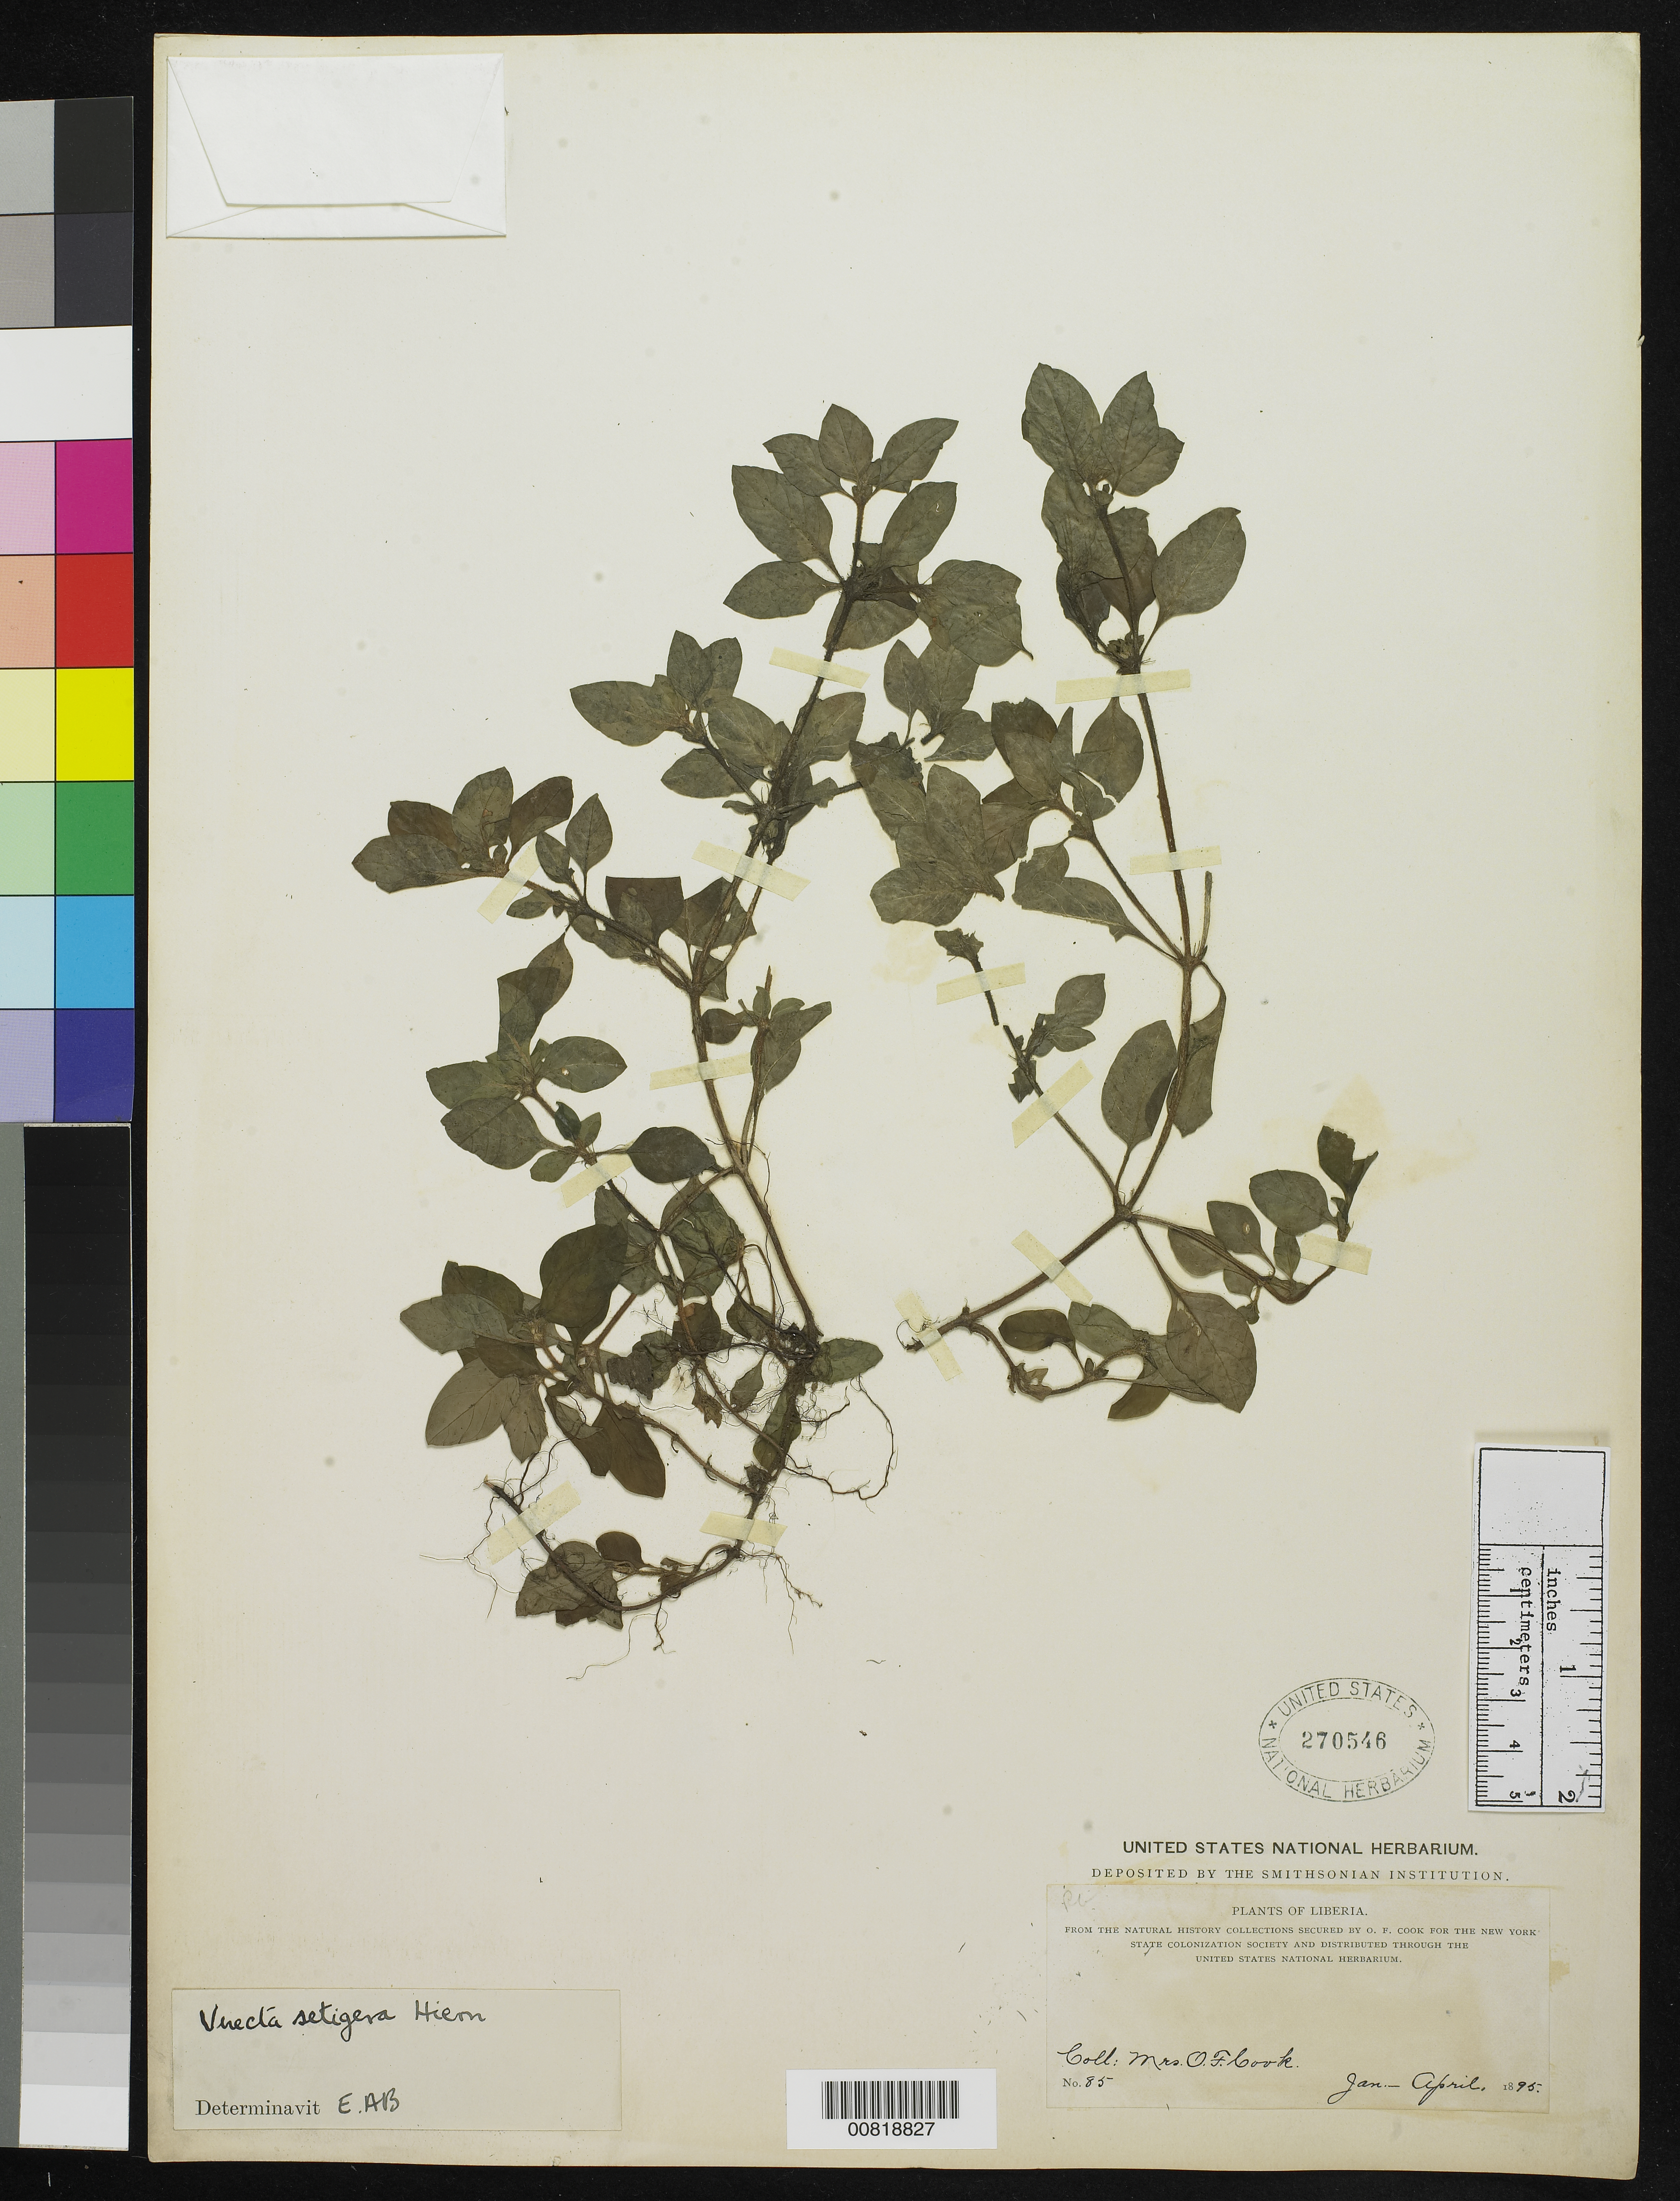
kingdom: Plantae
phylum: Tracheophyta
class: Magnoliopsida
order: Gentianales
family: Rubiaceae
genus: Virecta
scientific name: Virecta setigera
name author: Hiern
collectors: Alice C. Cook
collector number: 85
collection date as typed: Jan 1895 to -- Apr 1895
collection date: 1895-01/1895-04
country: Liberia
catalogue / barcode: US 270546